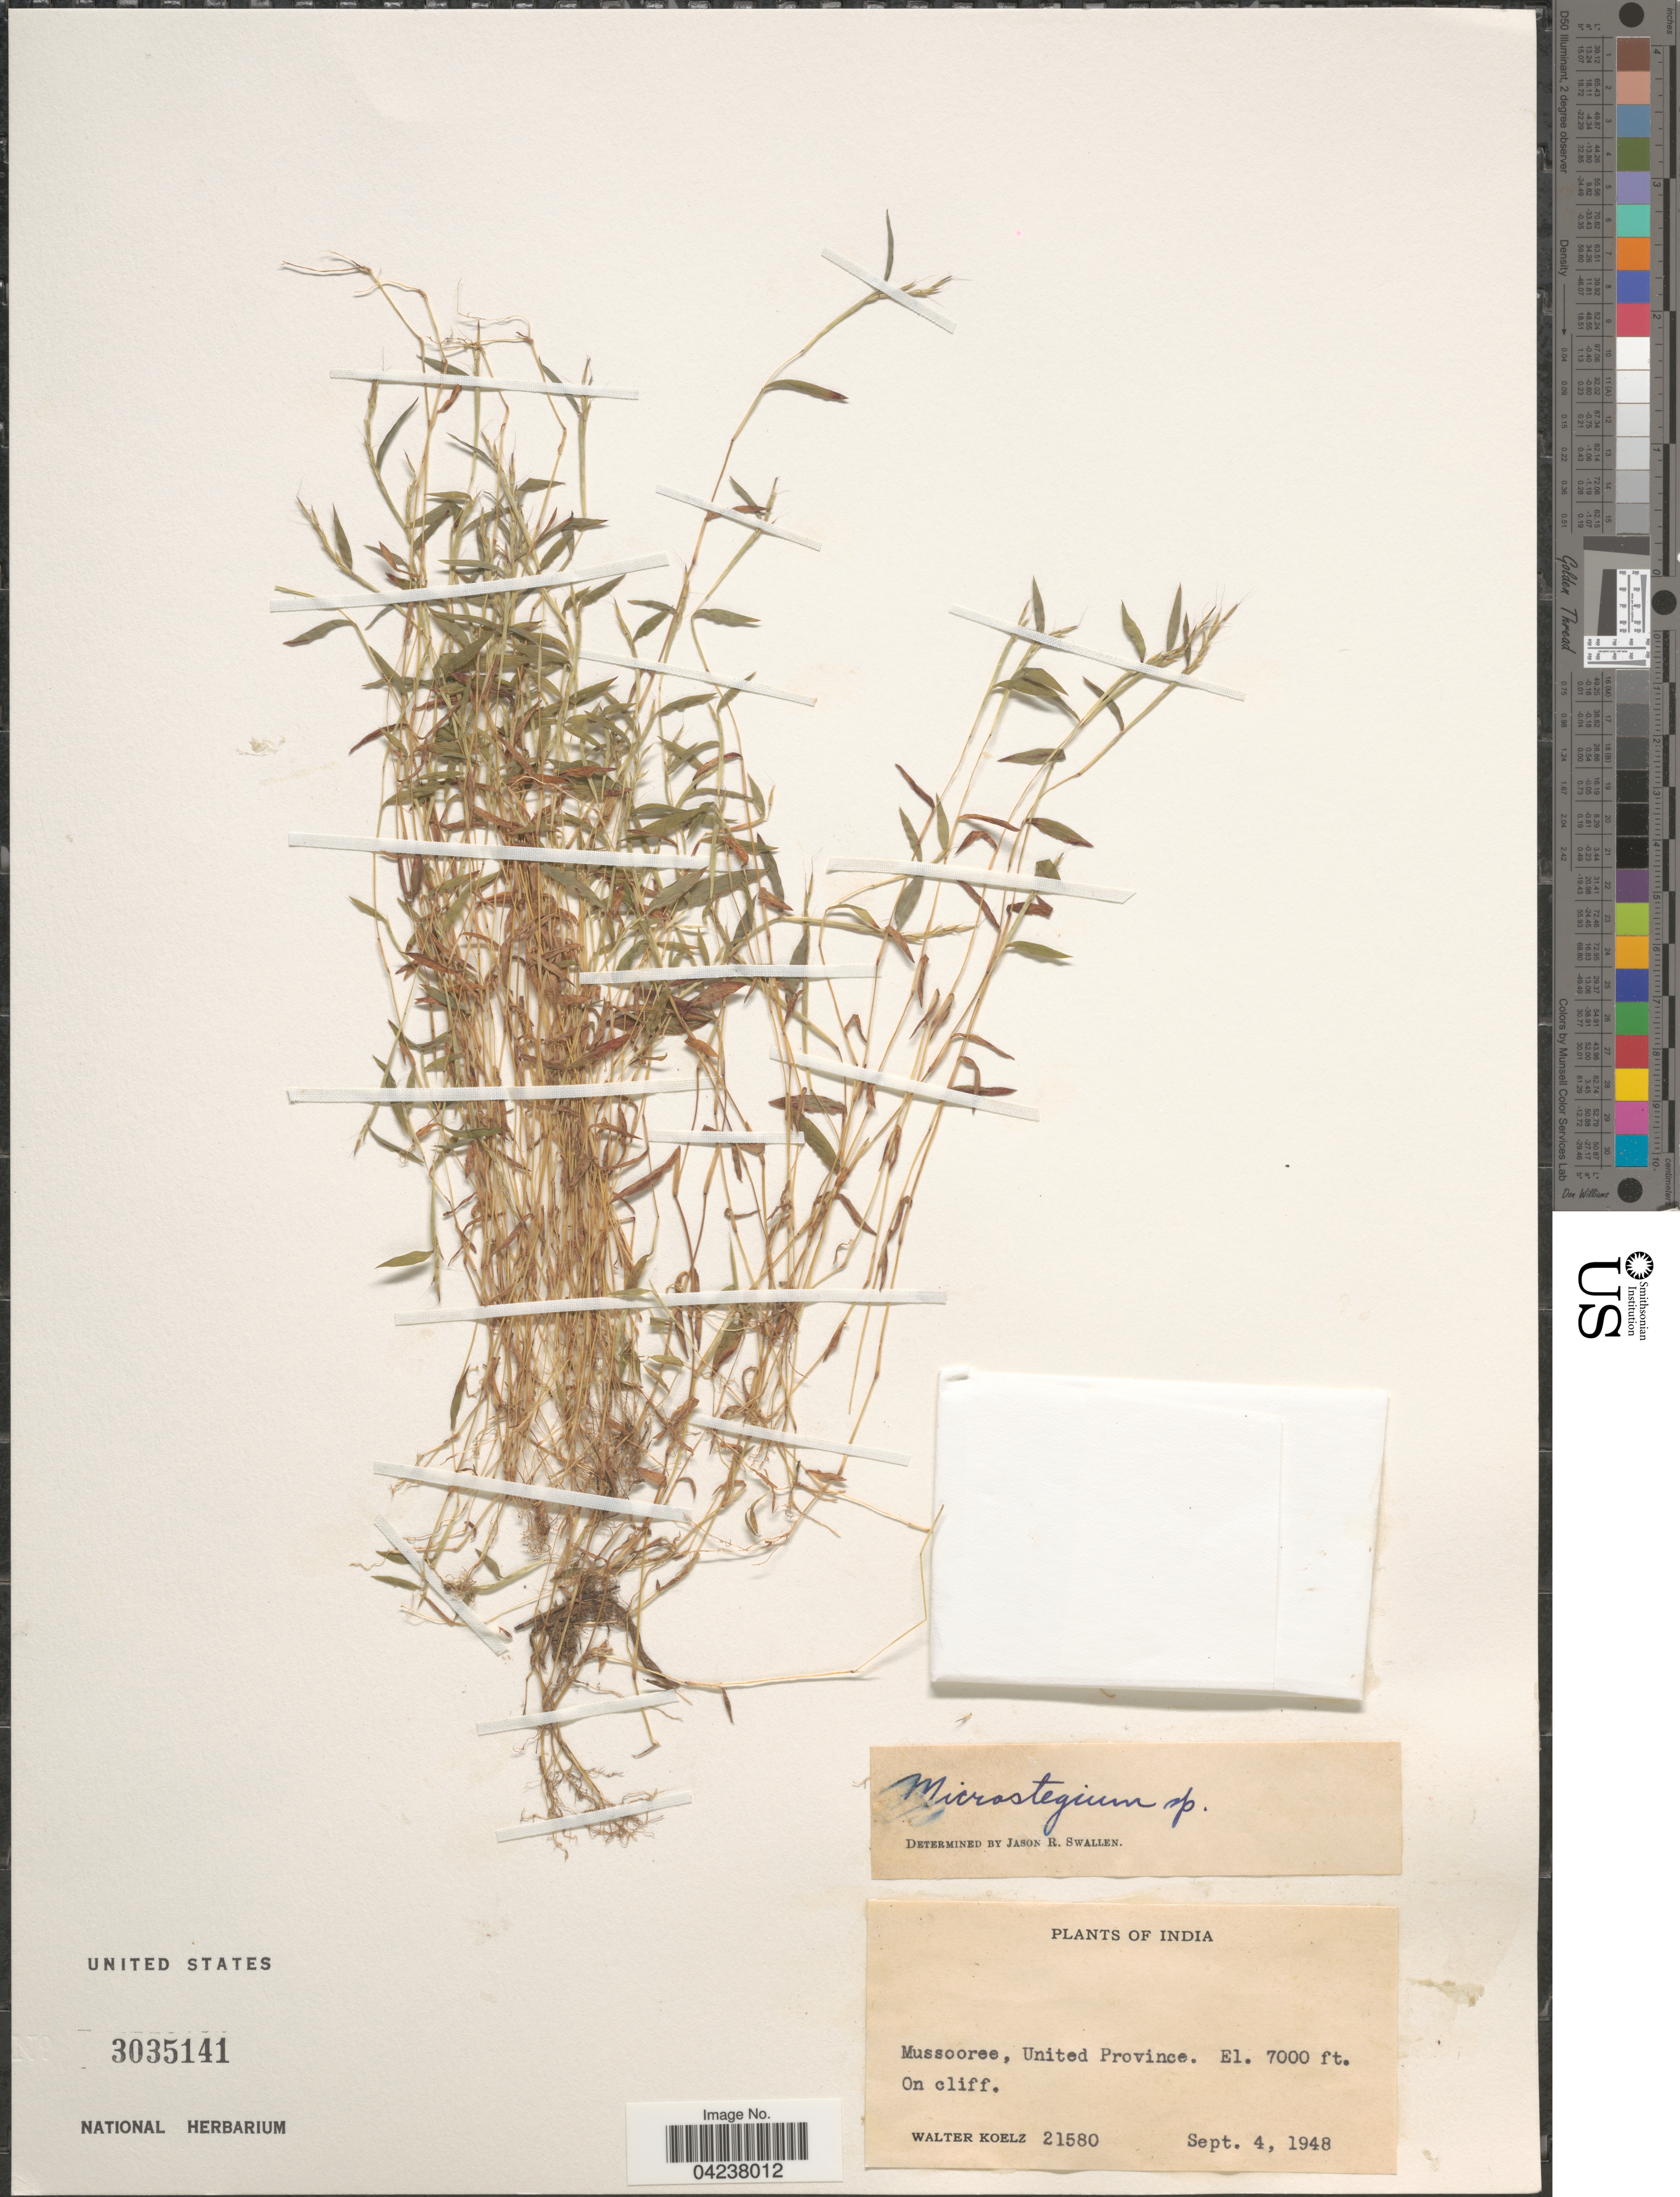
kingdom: Plantae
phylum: Tracheophyta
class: Liliopsida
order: Poales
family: Poaceae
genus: Microstegium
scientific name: Microstegium sp.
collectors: W. N. Koelz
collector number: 21580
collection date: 1948-09-04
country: India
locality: Mussooree, United Province.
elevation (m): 2134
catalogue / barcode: US 3035141